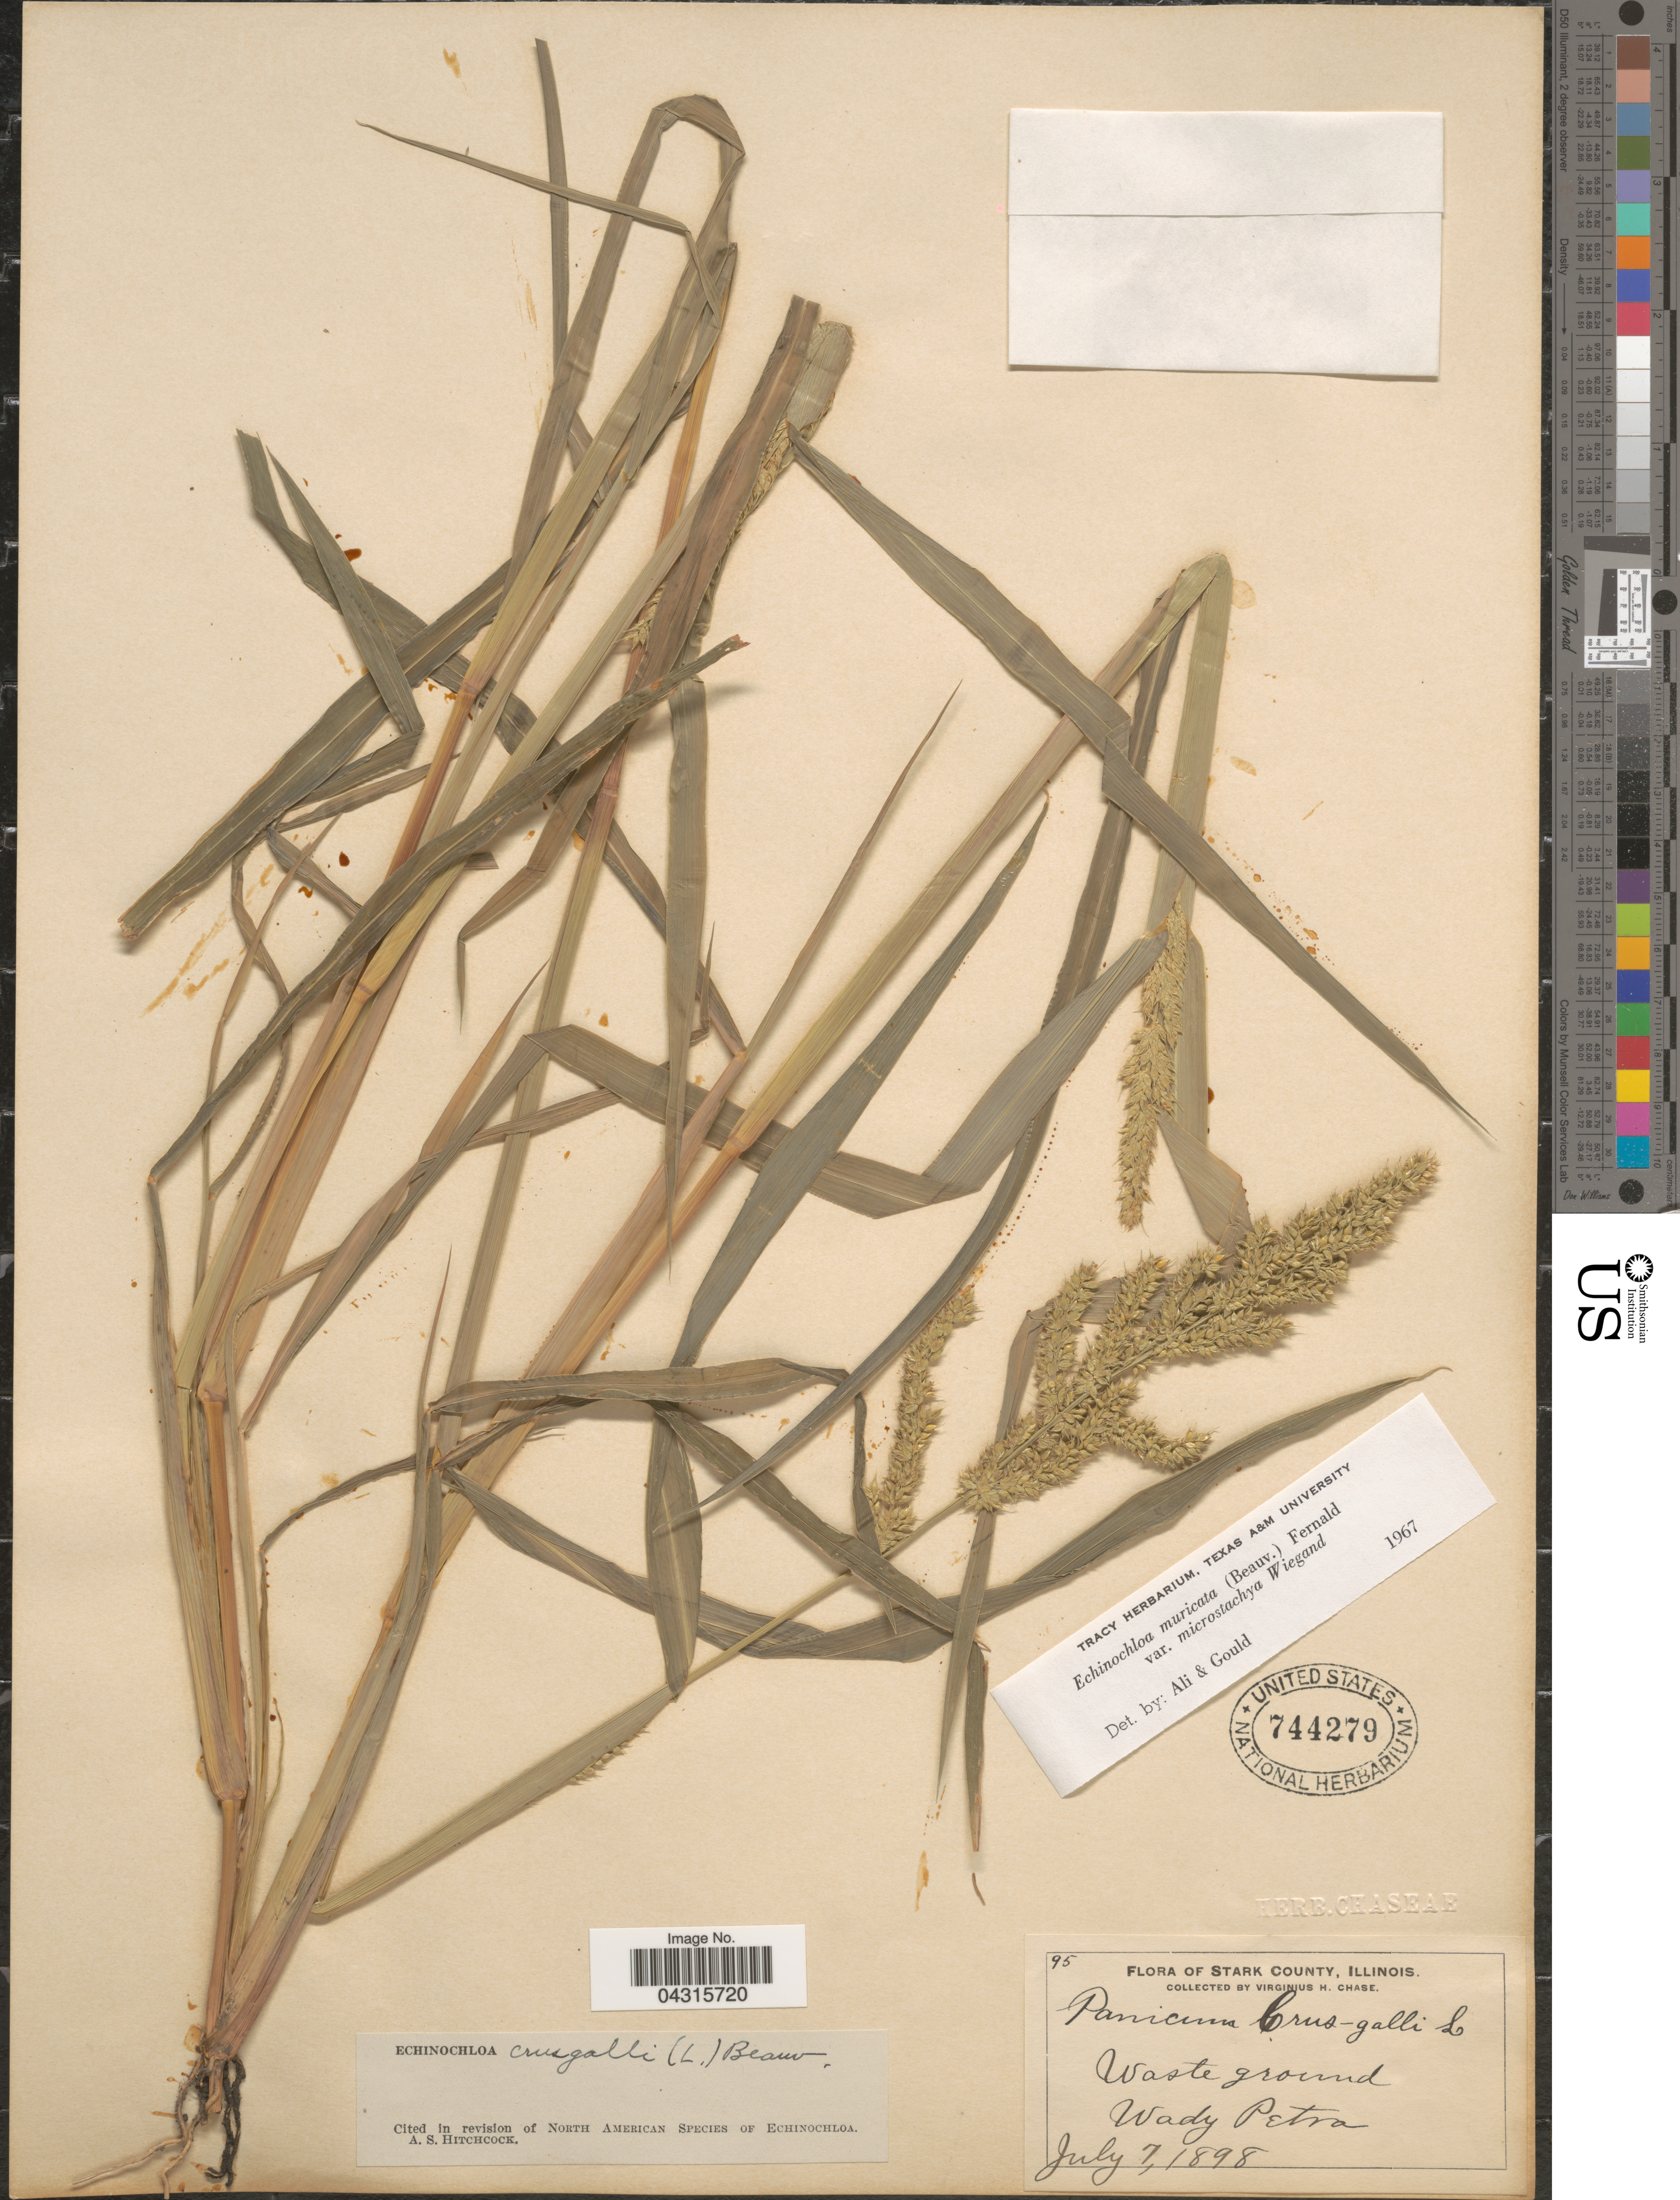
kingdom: Plantae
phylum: Tracheophyta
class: Liliopsida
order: Poales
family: Poaceae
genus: Echinochloa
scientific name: Echinochloa muricata var. microstachya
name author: Wiegand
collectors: V. H. Chase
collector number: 95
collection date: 1898-07-07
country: United States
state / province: Illinois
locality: Stark County. Waste ground Wady Petra.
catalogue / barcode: US 744279